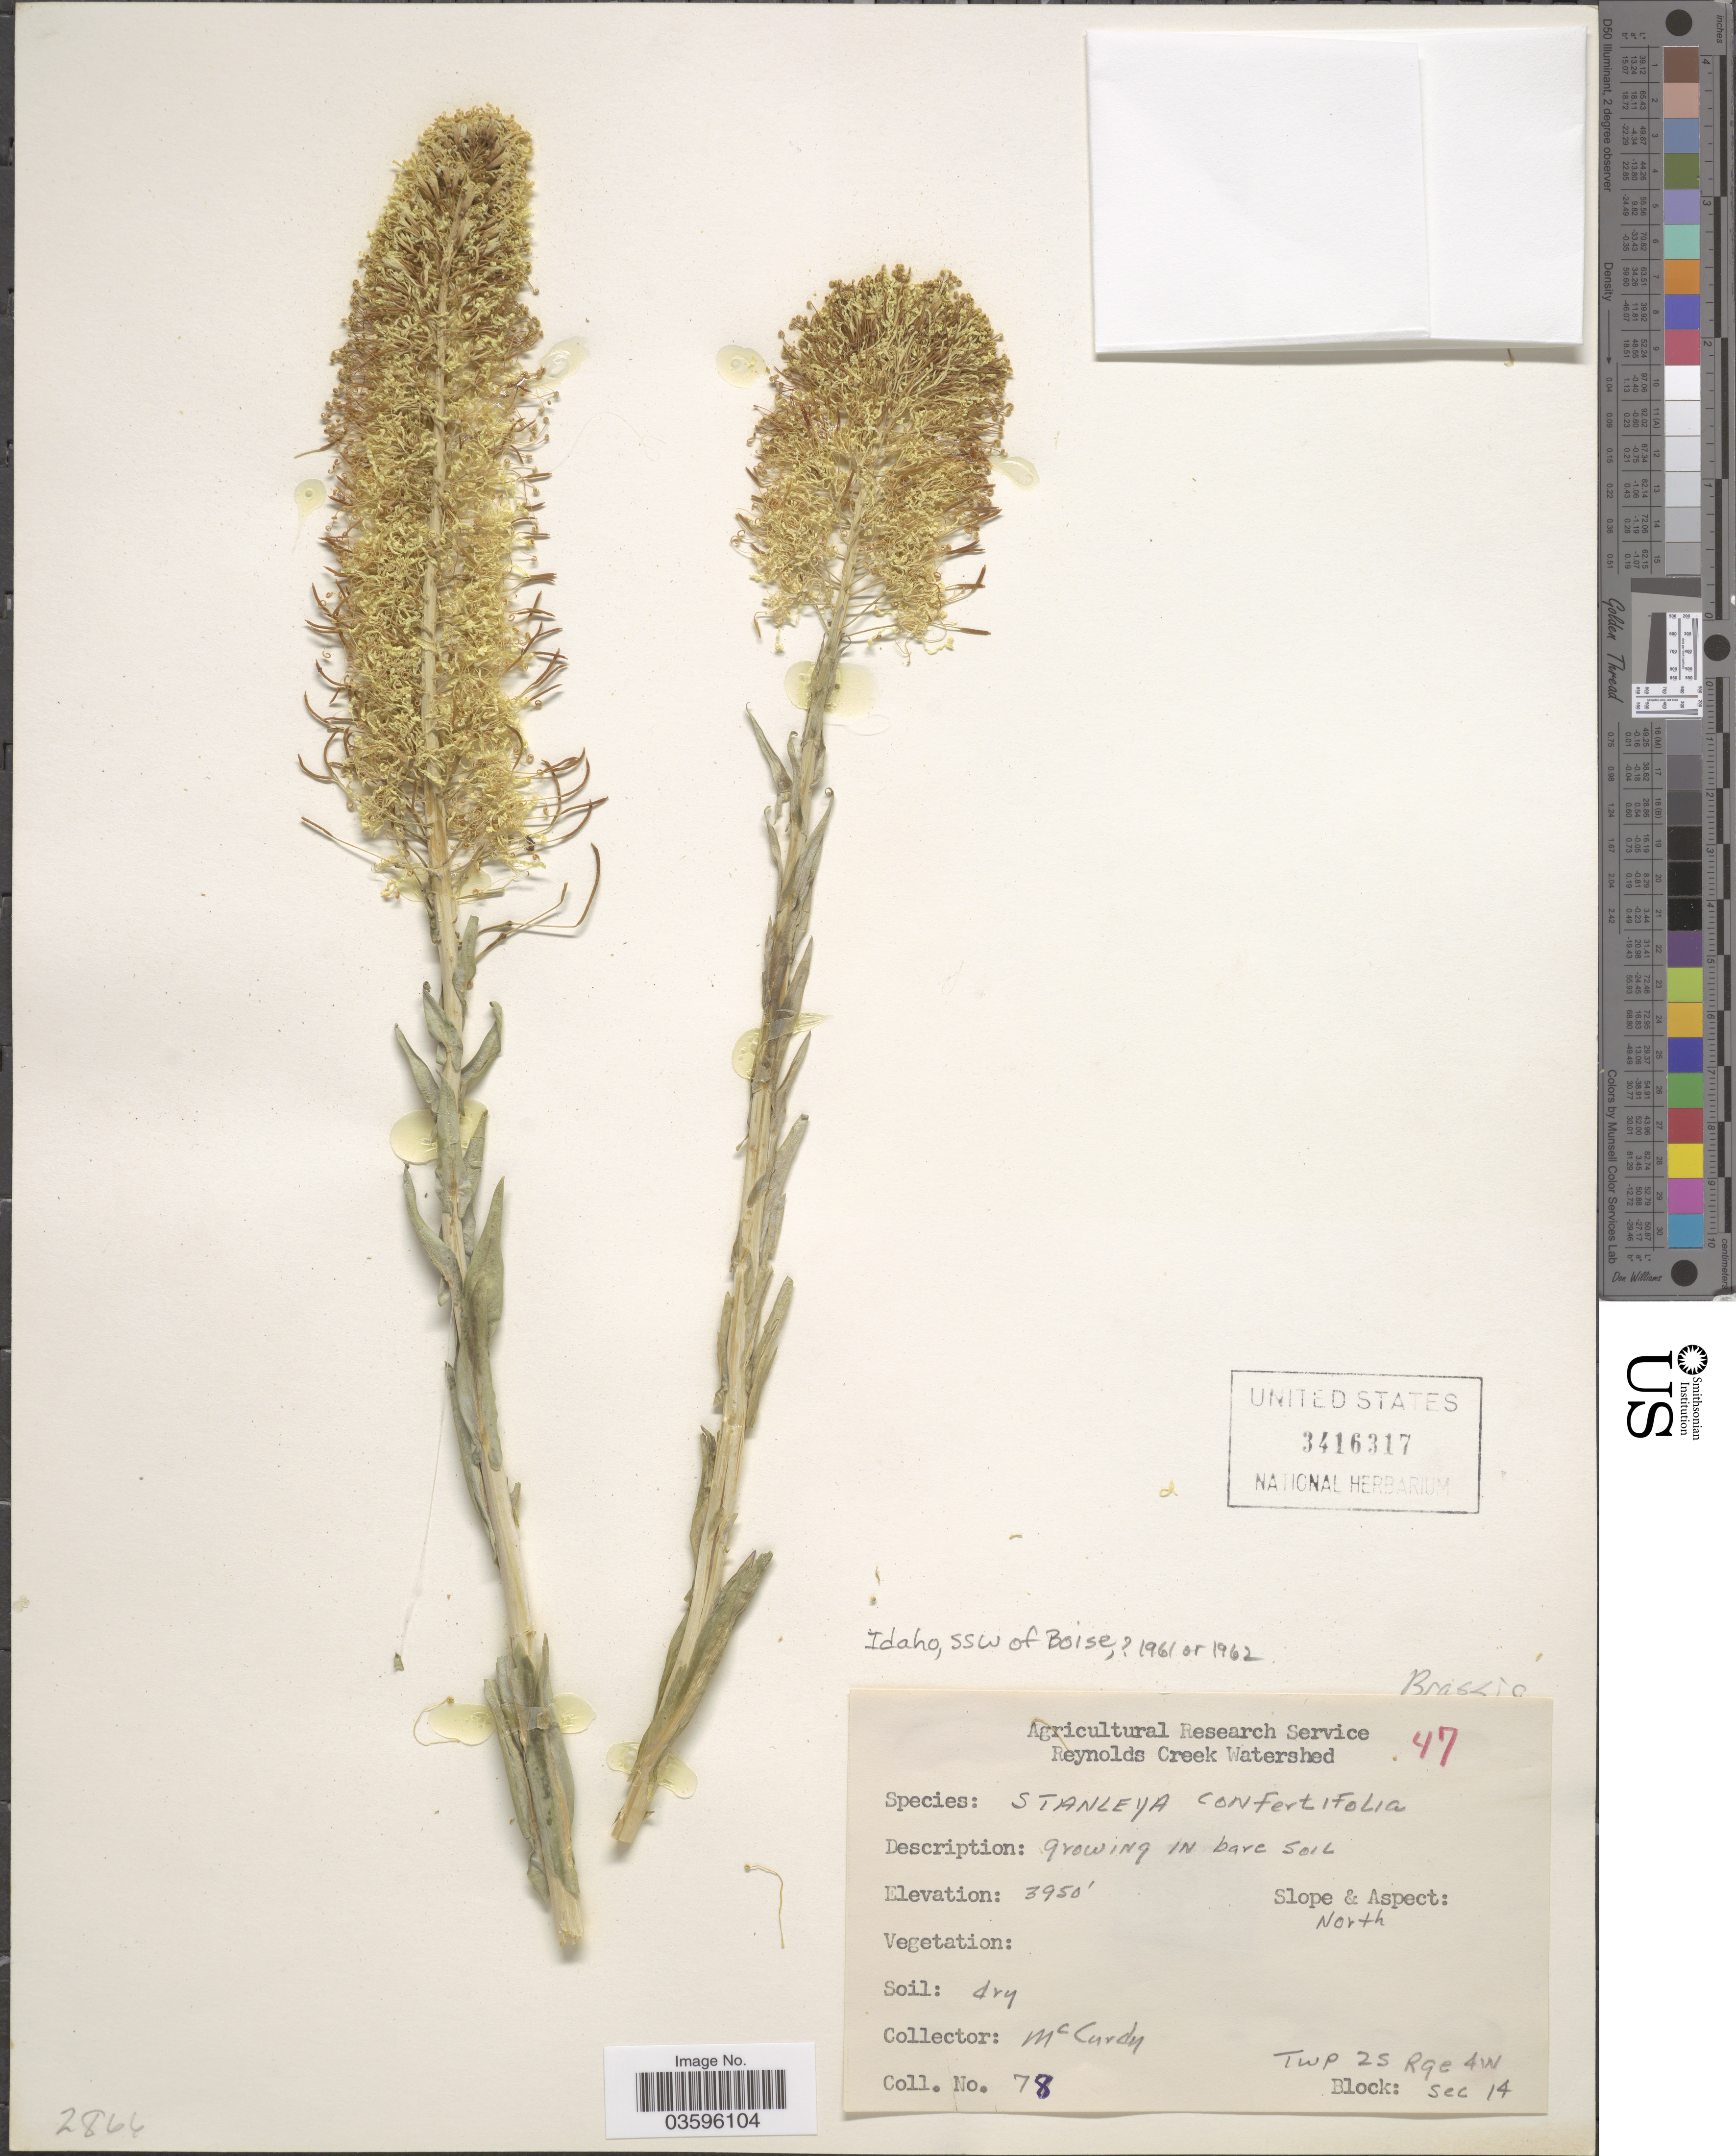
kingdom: Plantae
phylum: Tracheophyta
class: Magnoliopsida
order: Brassicales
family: Brassicaceae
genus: Stanleya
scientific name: Stanleya confertiflora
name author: (B.L. Rob.) Howell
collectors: McCurdy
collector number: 78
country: United States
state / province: Idaho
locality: Slope & Aspect: North. Twp 2S R9e 4W Block: Sec 14. SSW of Boise.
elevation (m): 1204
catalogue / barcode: US 3416317